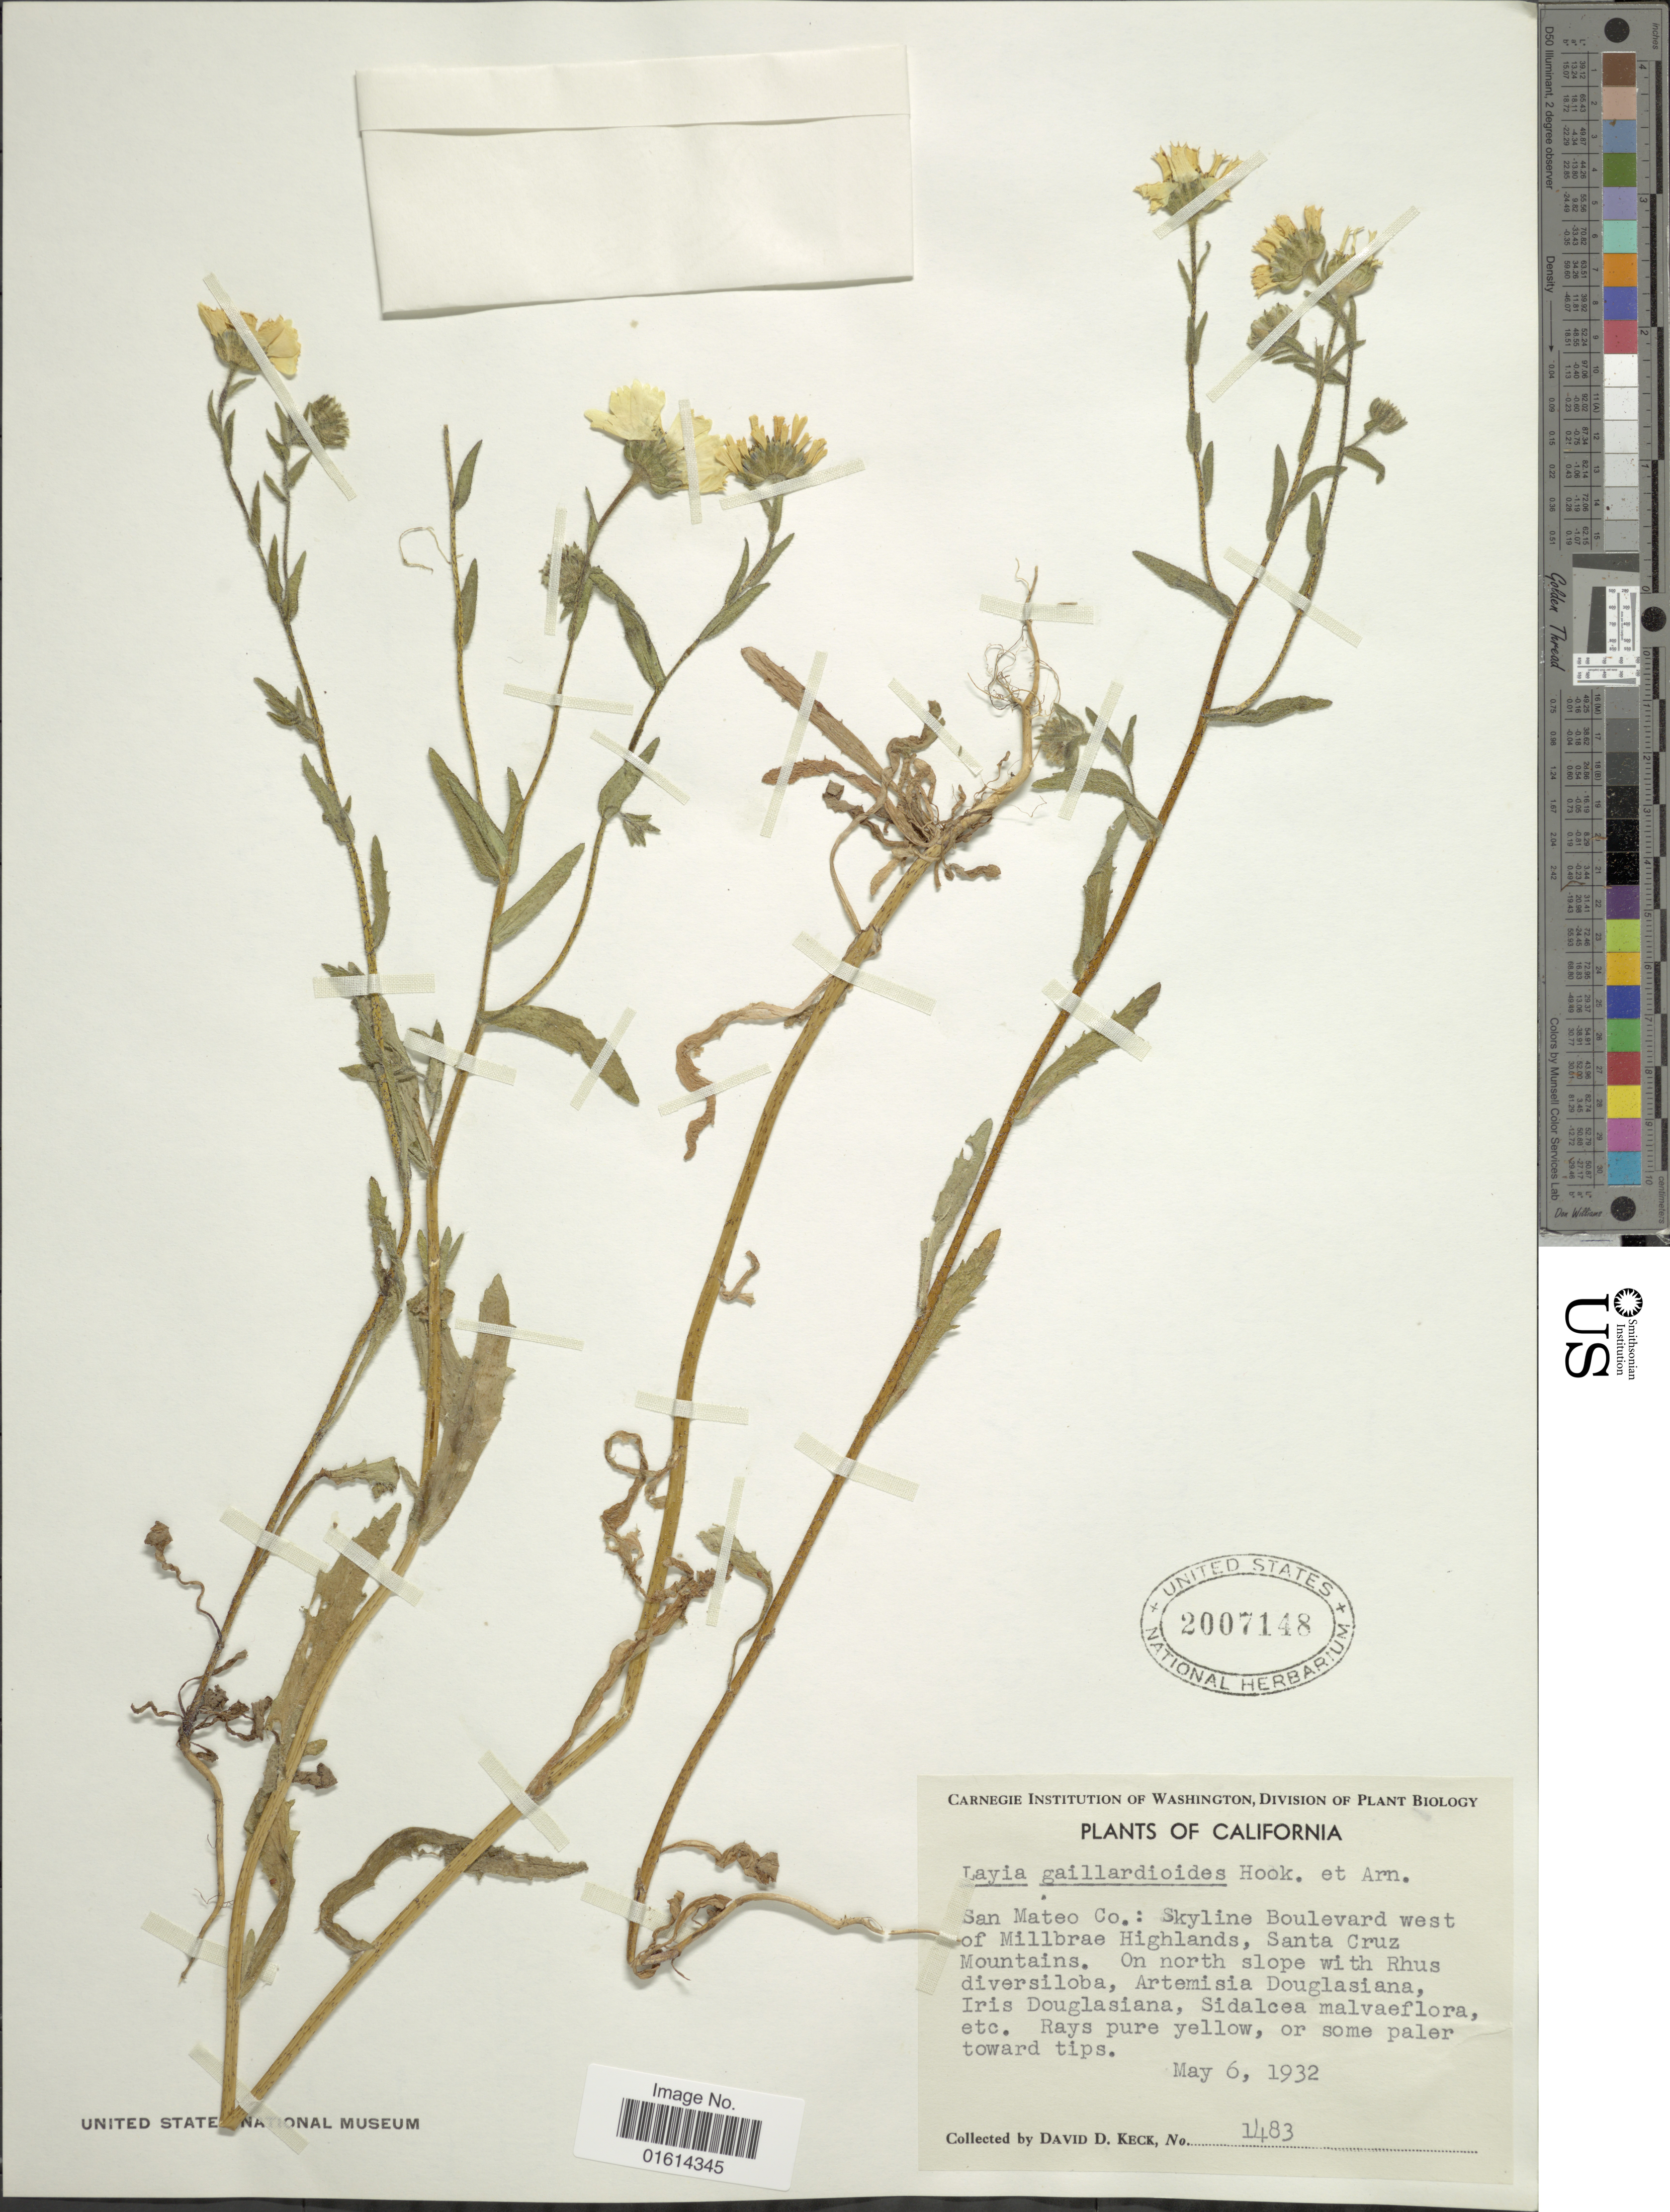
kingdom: Plantae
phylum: Tracheophyta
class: Magnoliopsida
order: Asterales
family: Asteraceae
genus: Layia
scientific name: Layia gaillardioides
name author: (Hook. & Arn.) DC.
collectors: D. D. Keck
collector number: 1483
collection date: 1932-05-06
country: United States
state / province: California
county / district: San Mateo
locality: San Mateo Co., Skyline Boulevard west of Millbrae Highlands, Santa Cruz Mountains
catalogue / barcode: US 2007148